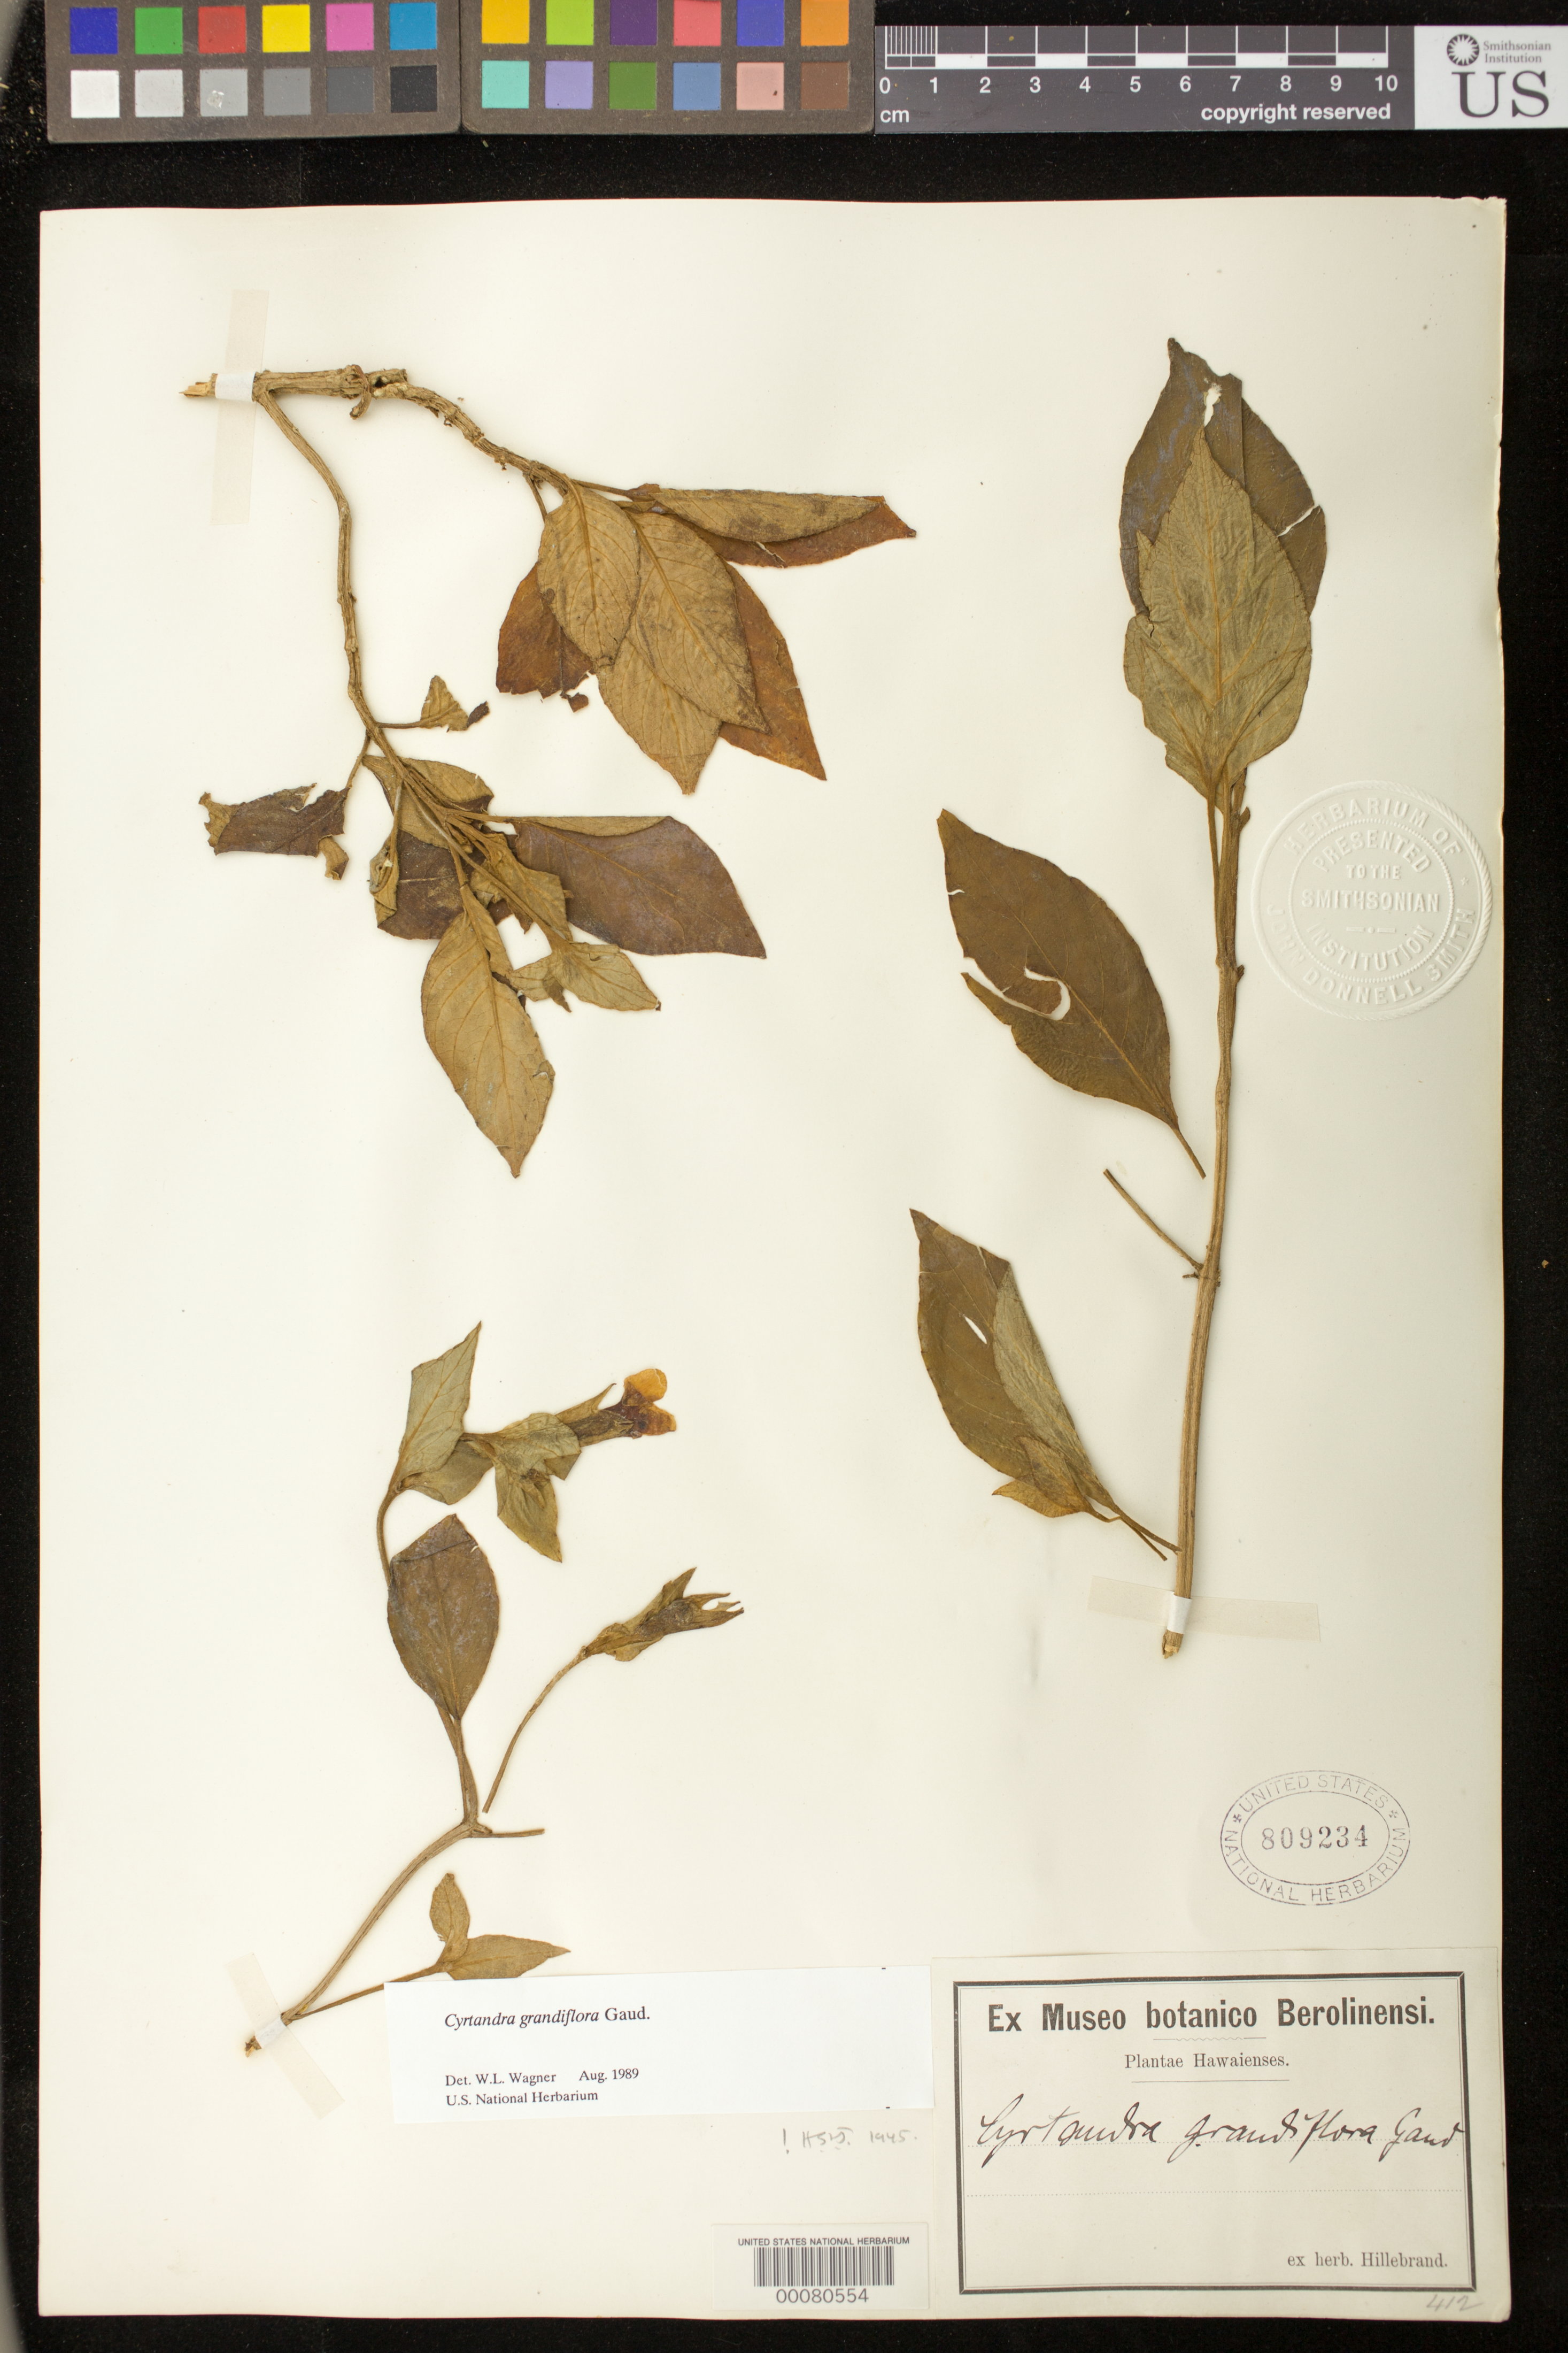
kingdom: Plantae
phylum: Tracheophyta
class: Magnoliopsida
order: Lamiales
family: Gesneriaceae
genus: Cyrtandra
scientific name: Cyrtandra grandiflora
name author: Gaudich.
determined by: St. John, H.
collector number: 412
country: United States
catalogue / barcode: US 809234